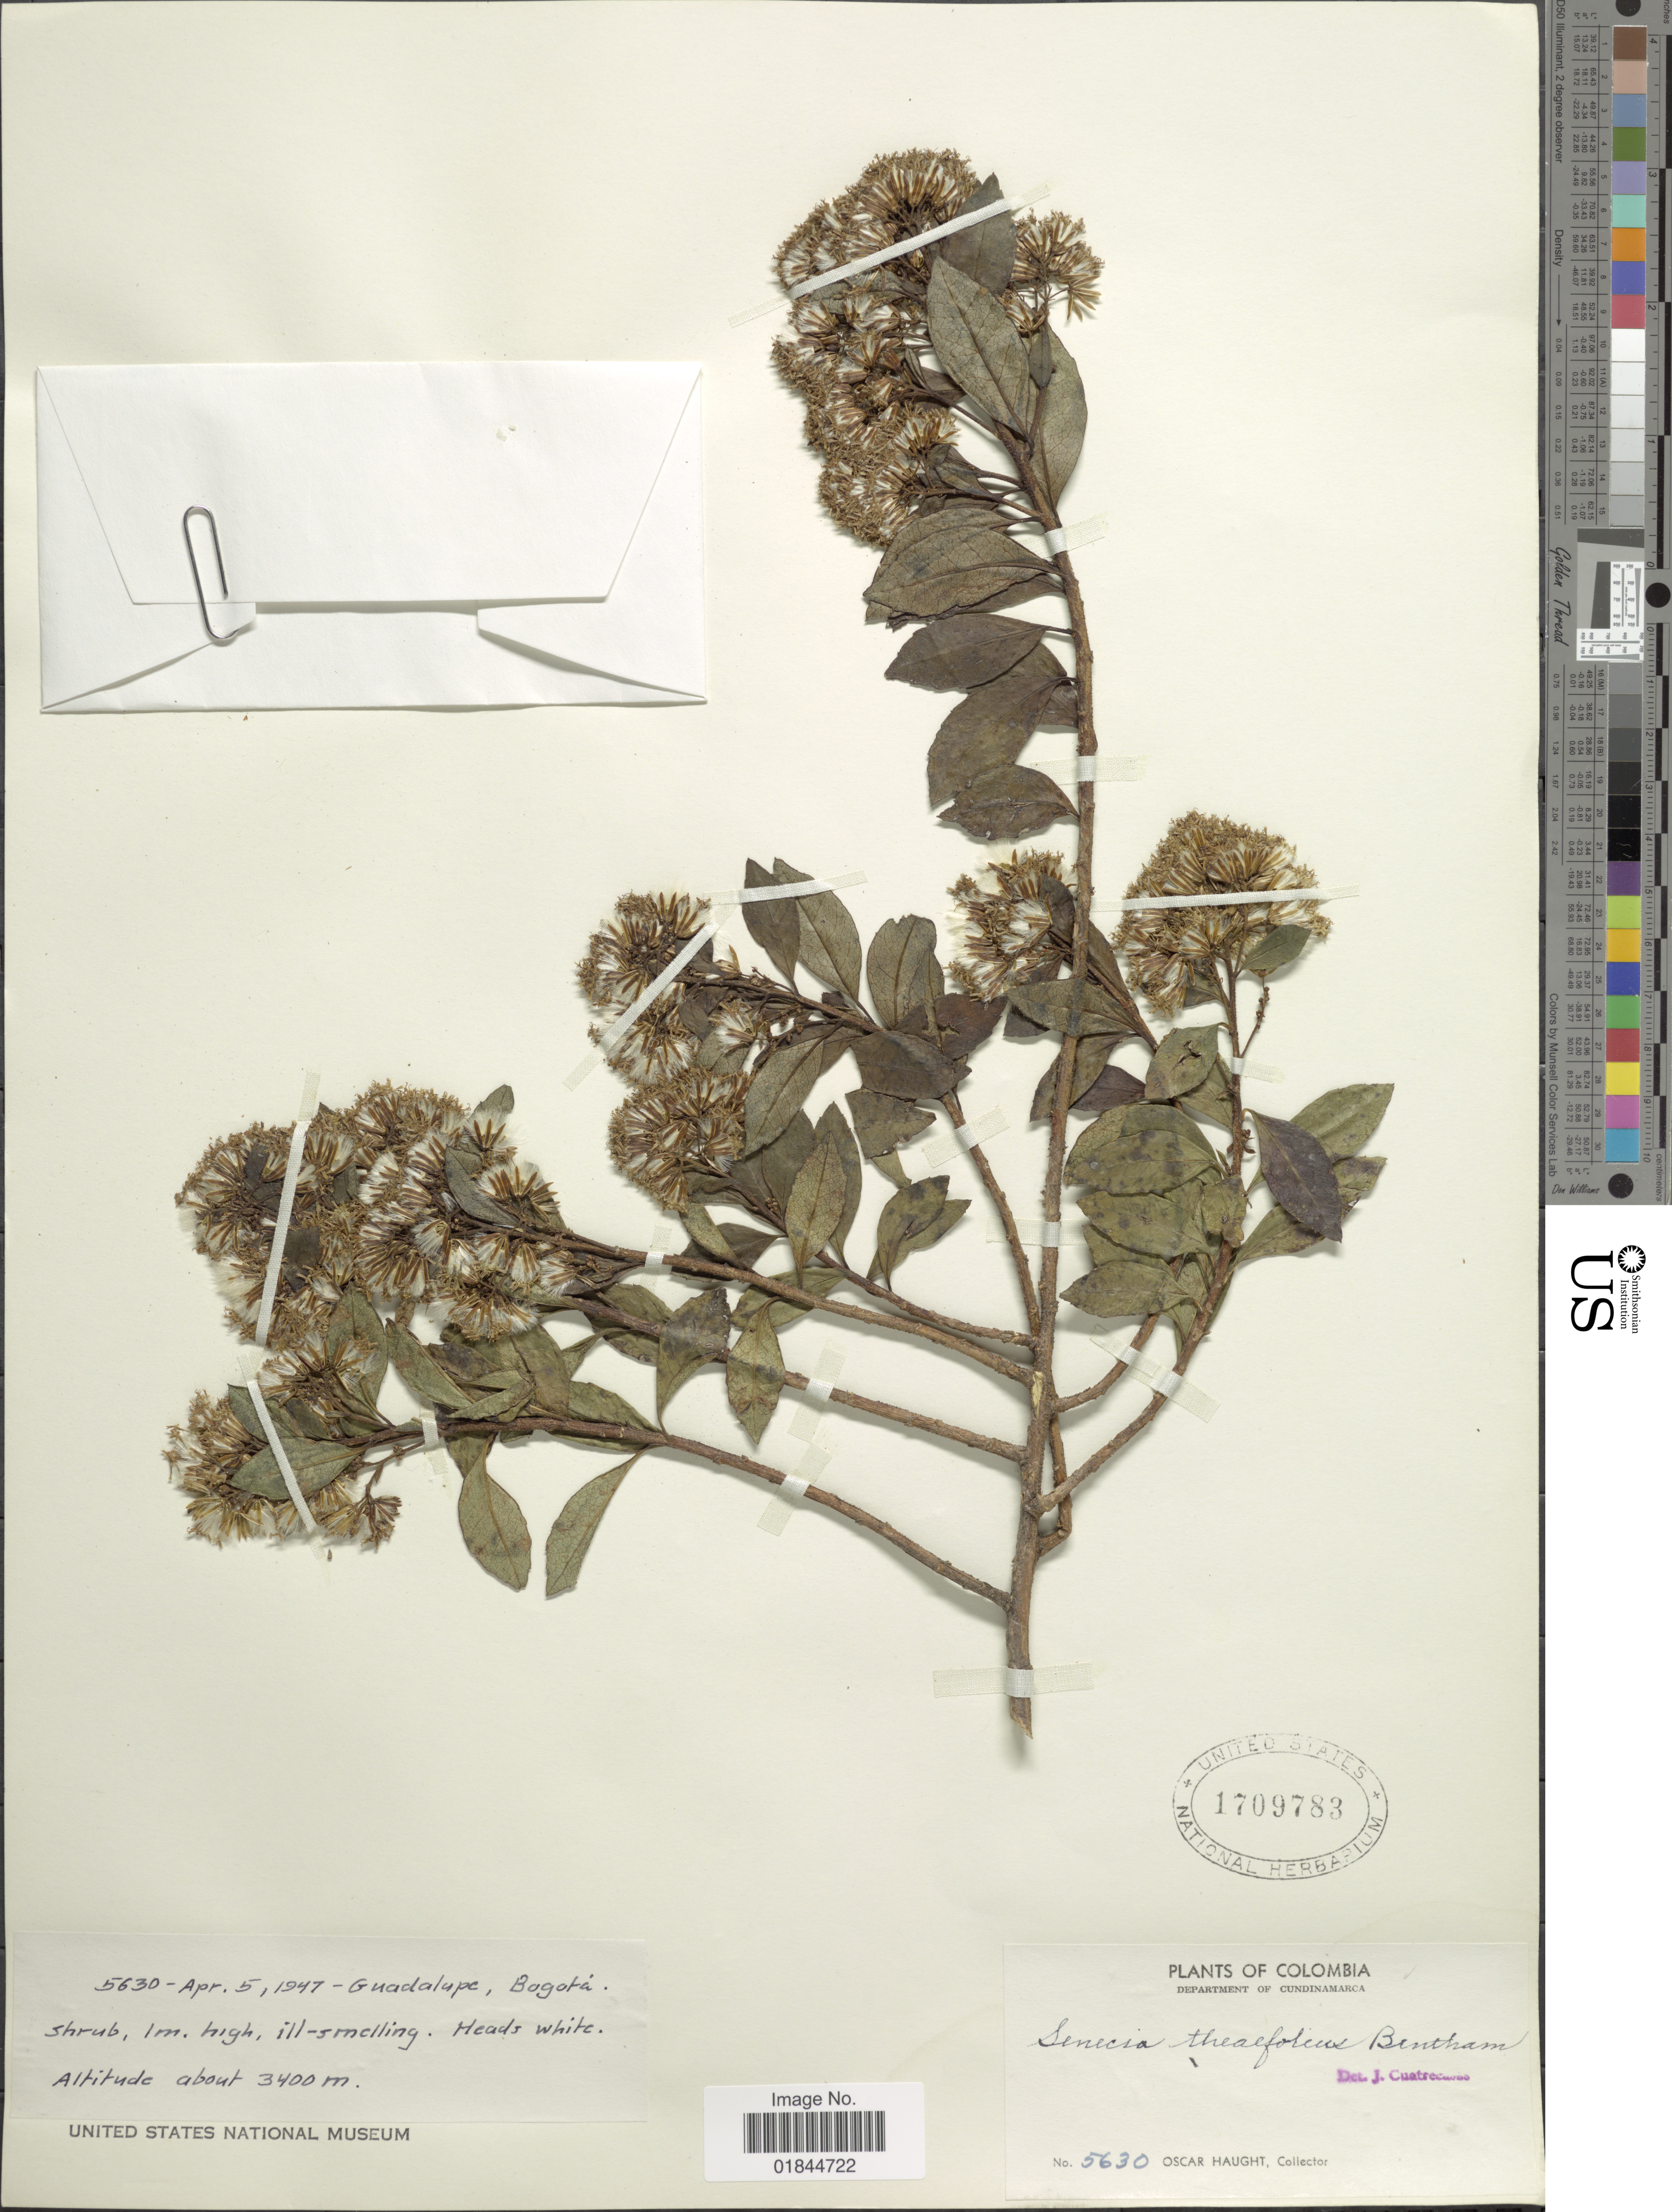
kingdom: Plantae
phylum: Tracheophyta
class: Magnoliopsida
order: Asterales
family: Asteraceae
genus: Pentacalia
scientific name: Pentacalia trianae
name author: (Klatt) Cuatrec.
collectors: O. L. Haught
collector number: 5630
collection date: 1947-04-05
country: Colombia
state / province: Cundinamarca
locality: Department of Cundinamarca. Guadalupe, Bogota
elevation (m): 3400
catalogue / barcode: US 1709783